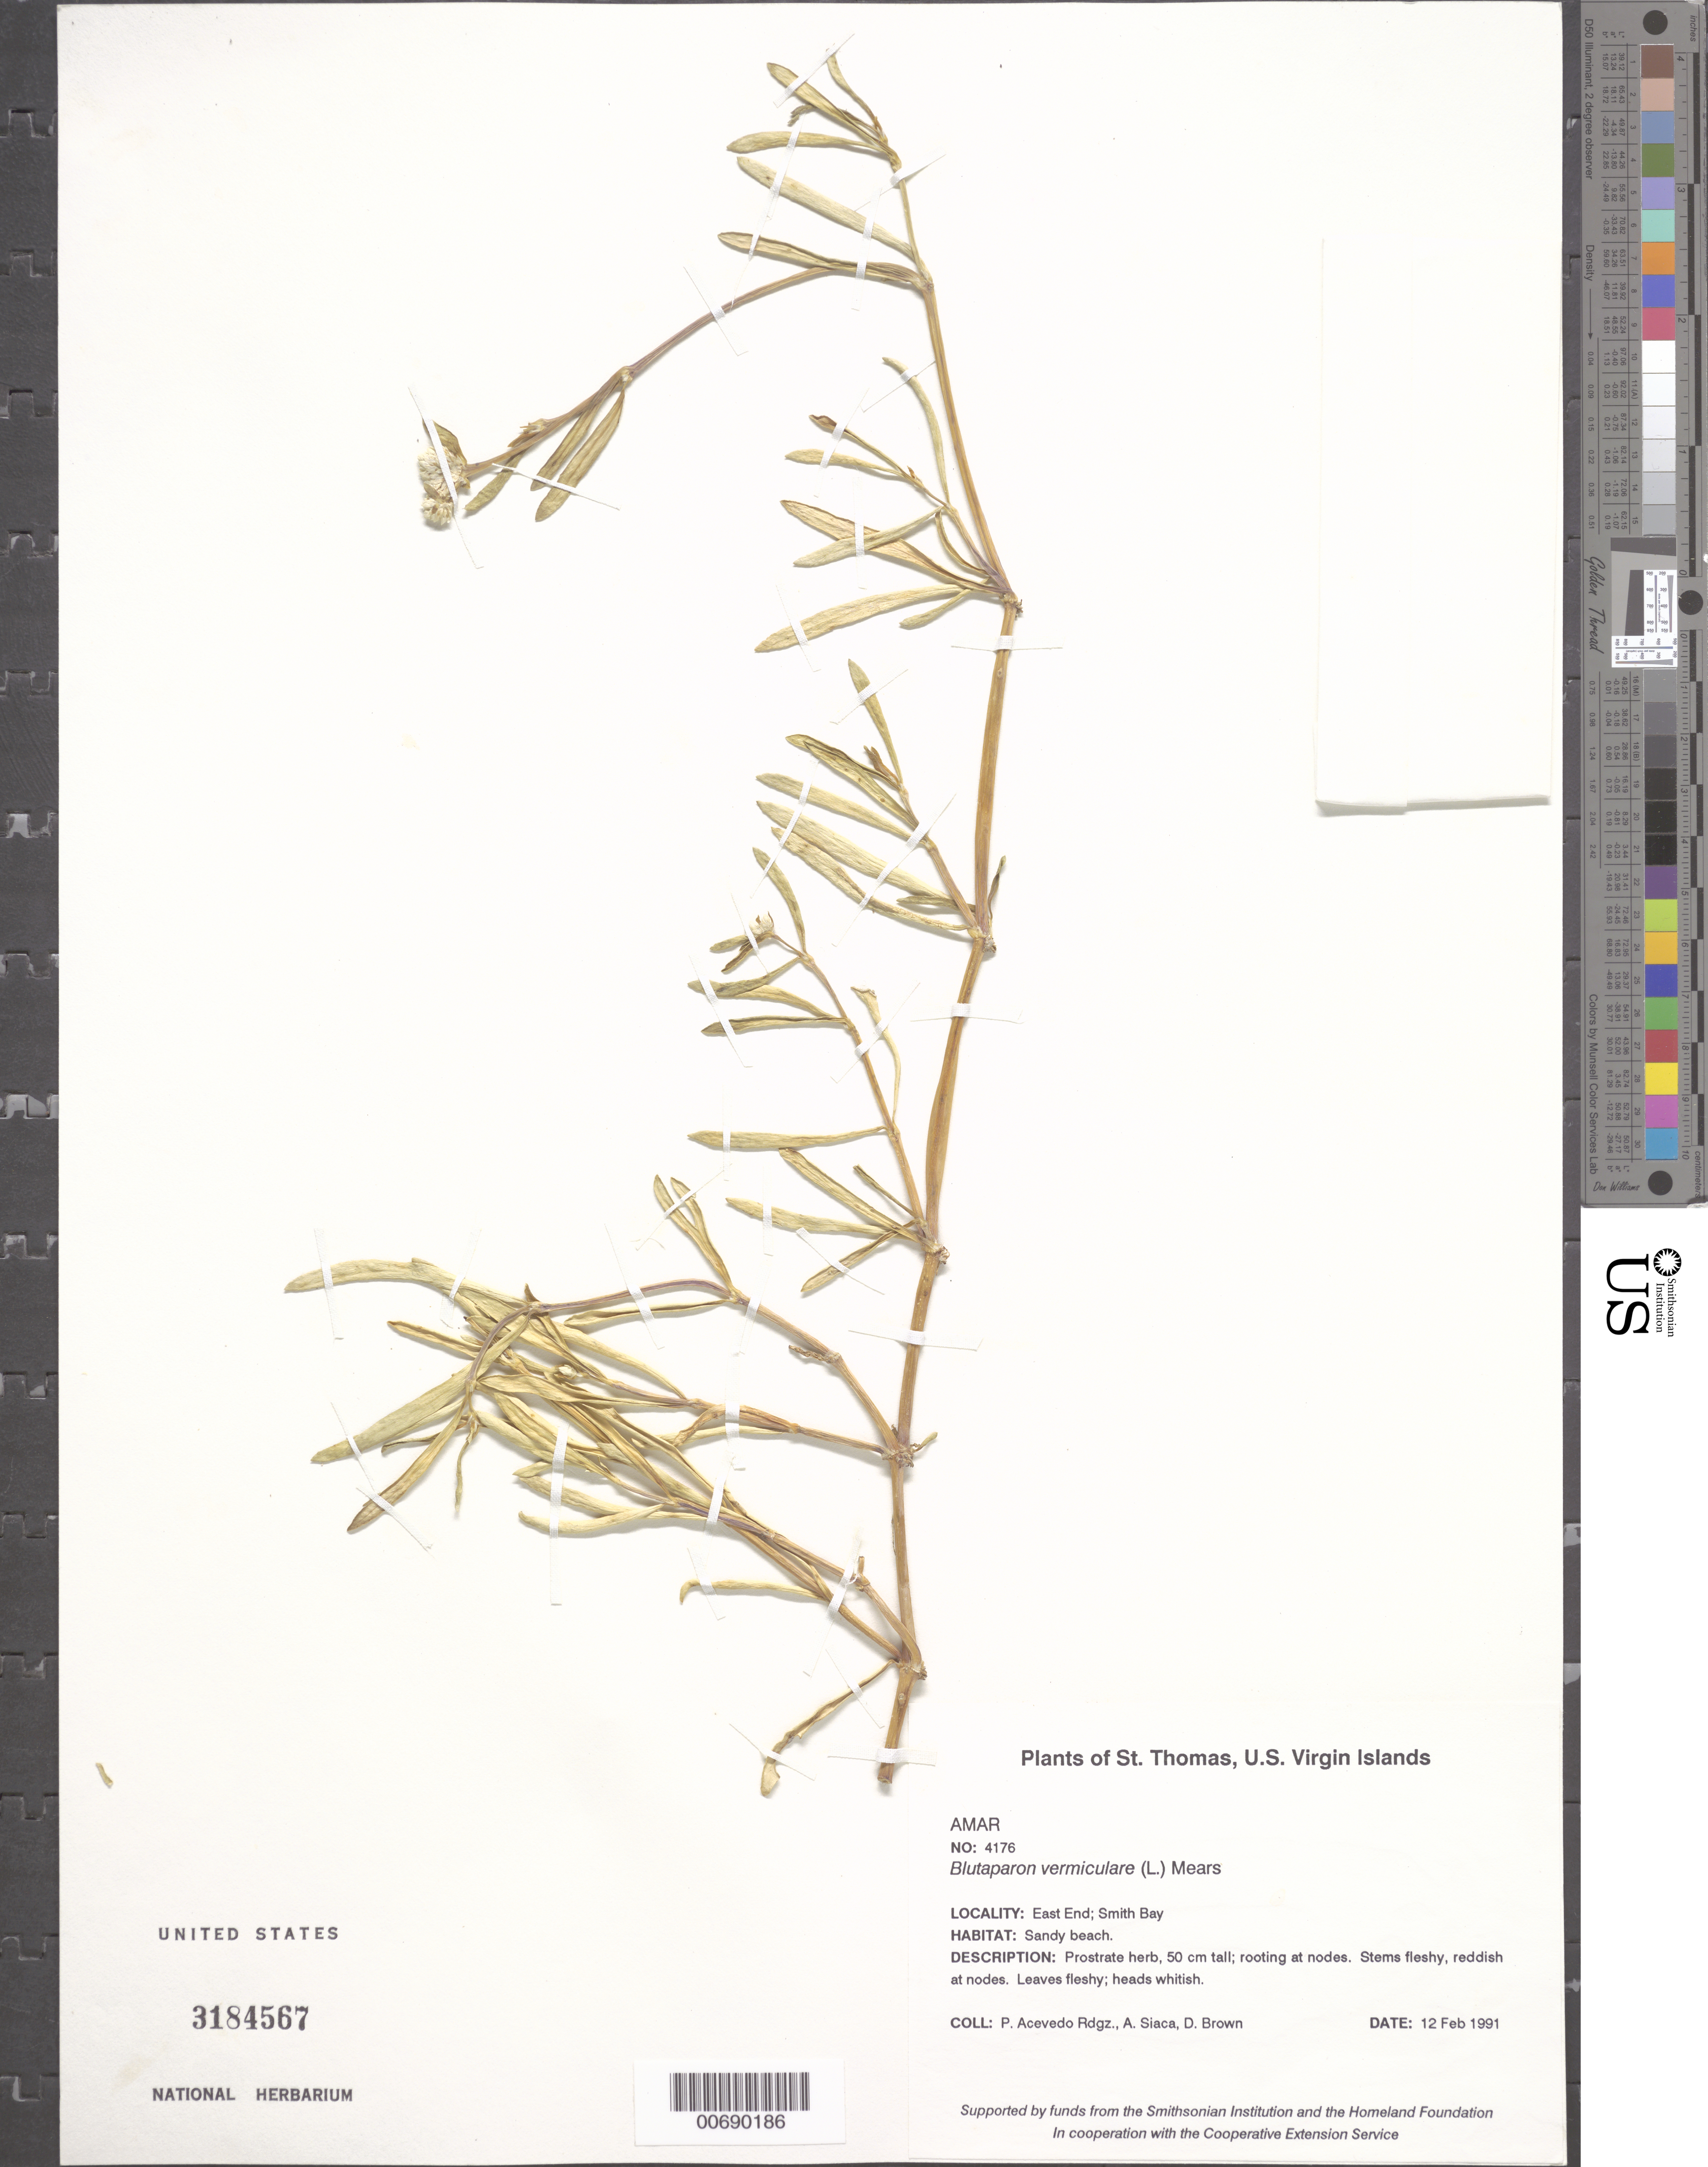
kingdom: Plantae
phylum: Tracheophyta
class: Magnoliopsida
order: Caryophyllales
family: Amaranthaceae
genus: Gomphrena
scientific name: Gomphrena vermicularis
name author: L.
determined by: Strong, Mark T., (BOT), Smithsonian Institution - National Museum of Natural History (UNITED STATES)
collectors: P. Acevedo-Rodr., A. Siaca & D. Brown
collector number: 4176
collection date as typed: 12 Feb 1991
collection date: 1991-02-12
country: U.S. Virgin Islands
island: St. Thomas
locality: East End; Smith Bay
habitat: Sandy beach.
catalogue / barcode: US 3184567